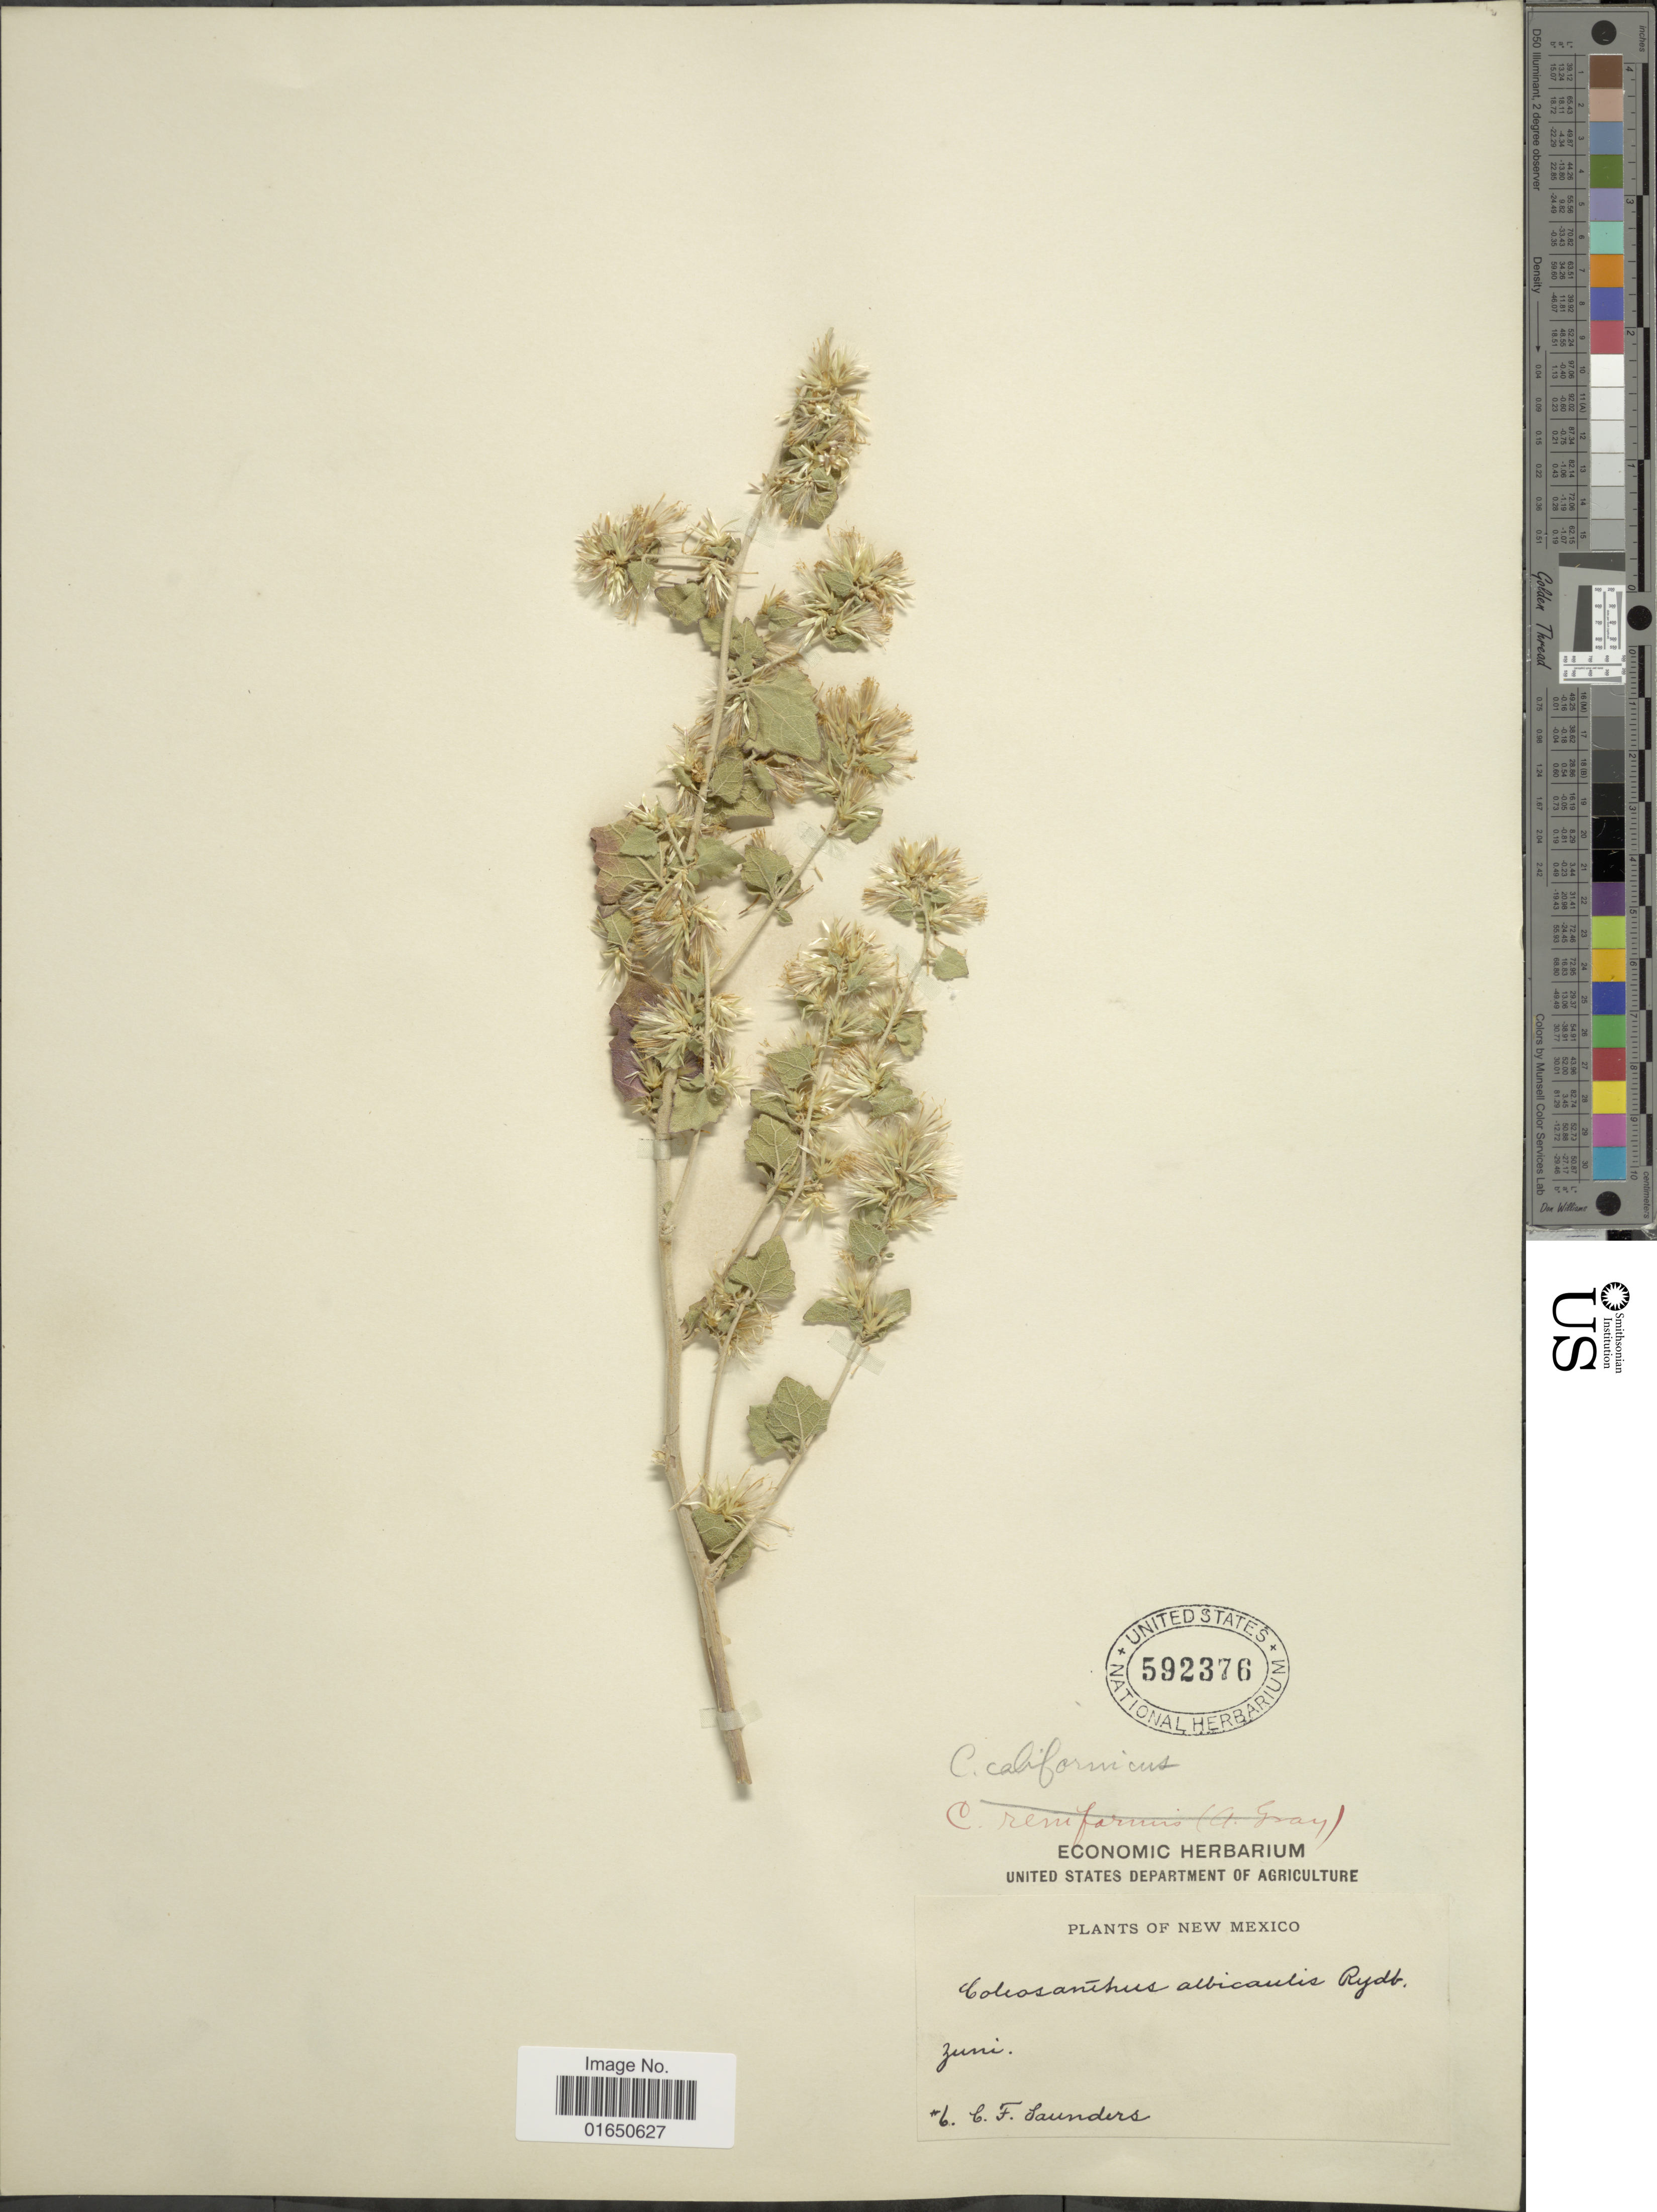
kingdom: Plantae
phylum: Tracheophyta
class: Magnoliopsida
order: Asterales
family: Asteraceae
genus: Brickellia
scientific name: Brickellia californica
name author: (Torr. & A. Gray) A. Gray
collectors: C.F. Saunders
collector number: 6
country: United States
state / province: New Mexico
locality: Zuni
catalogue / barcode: US 592376